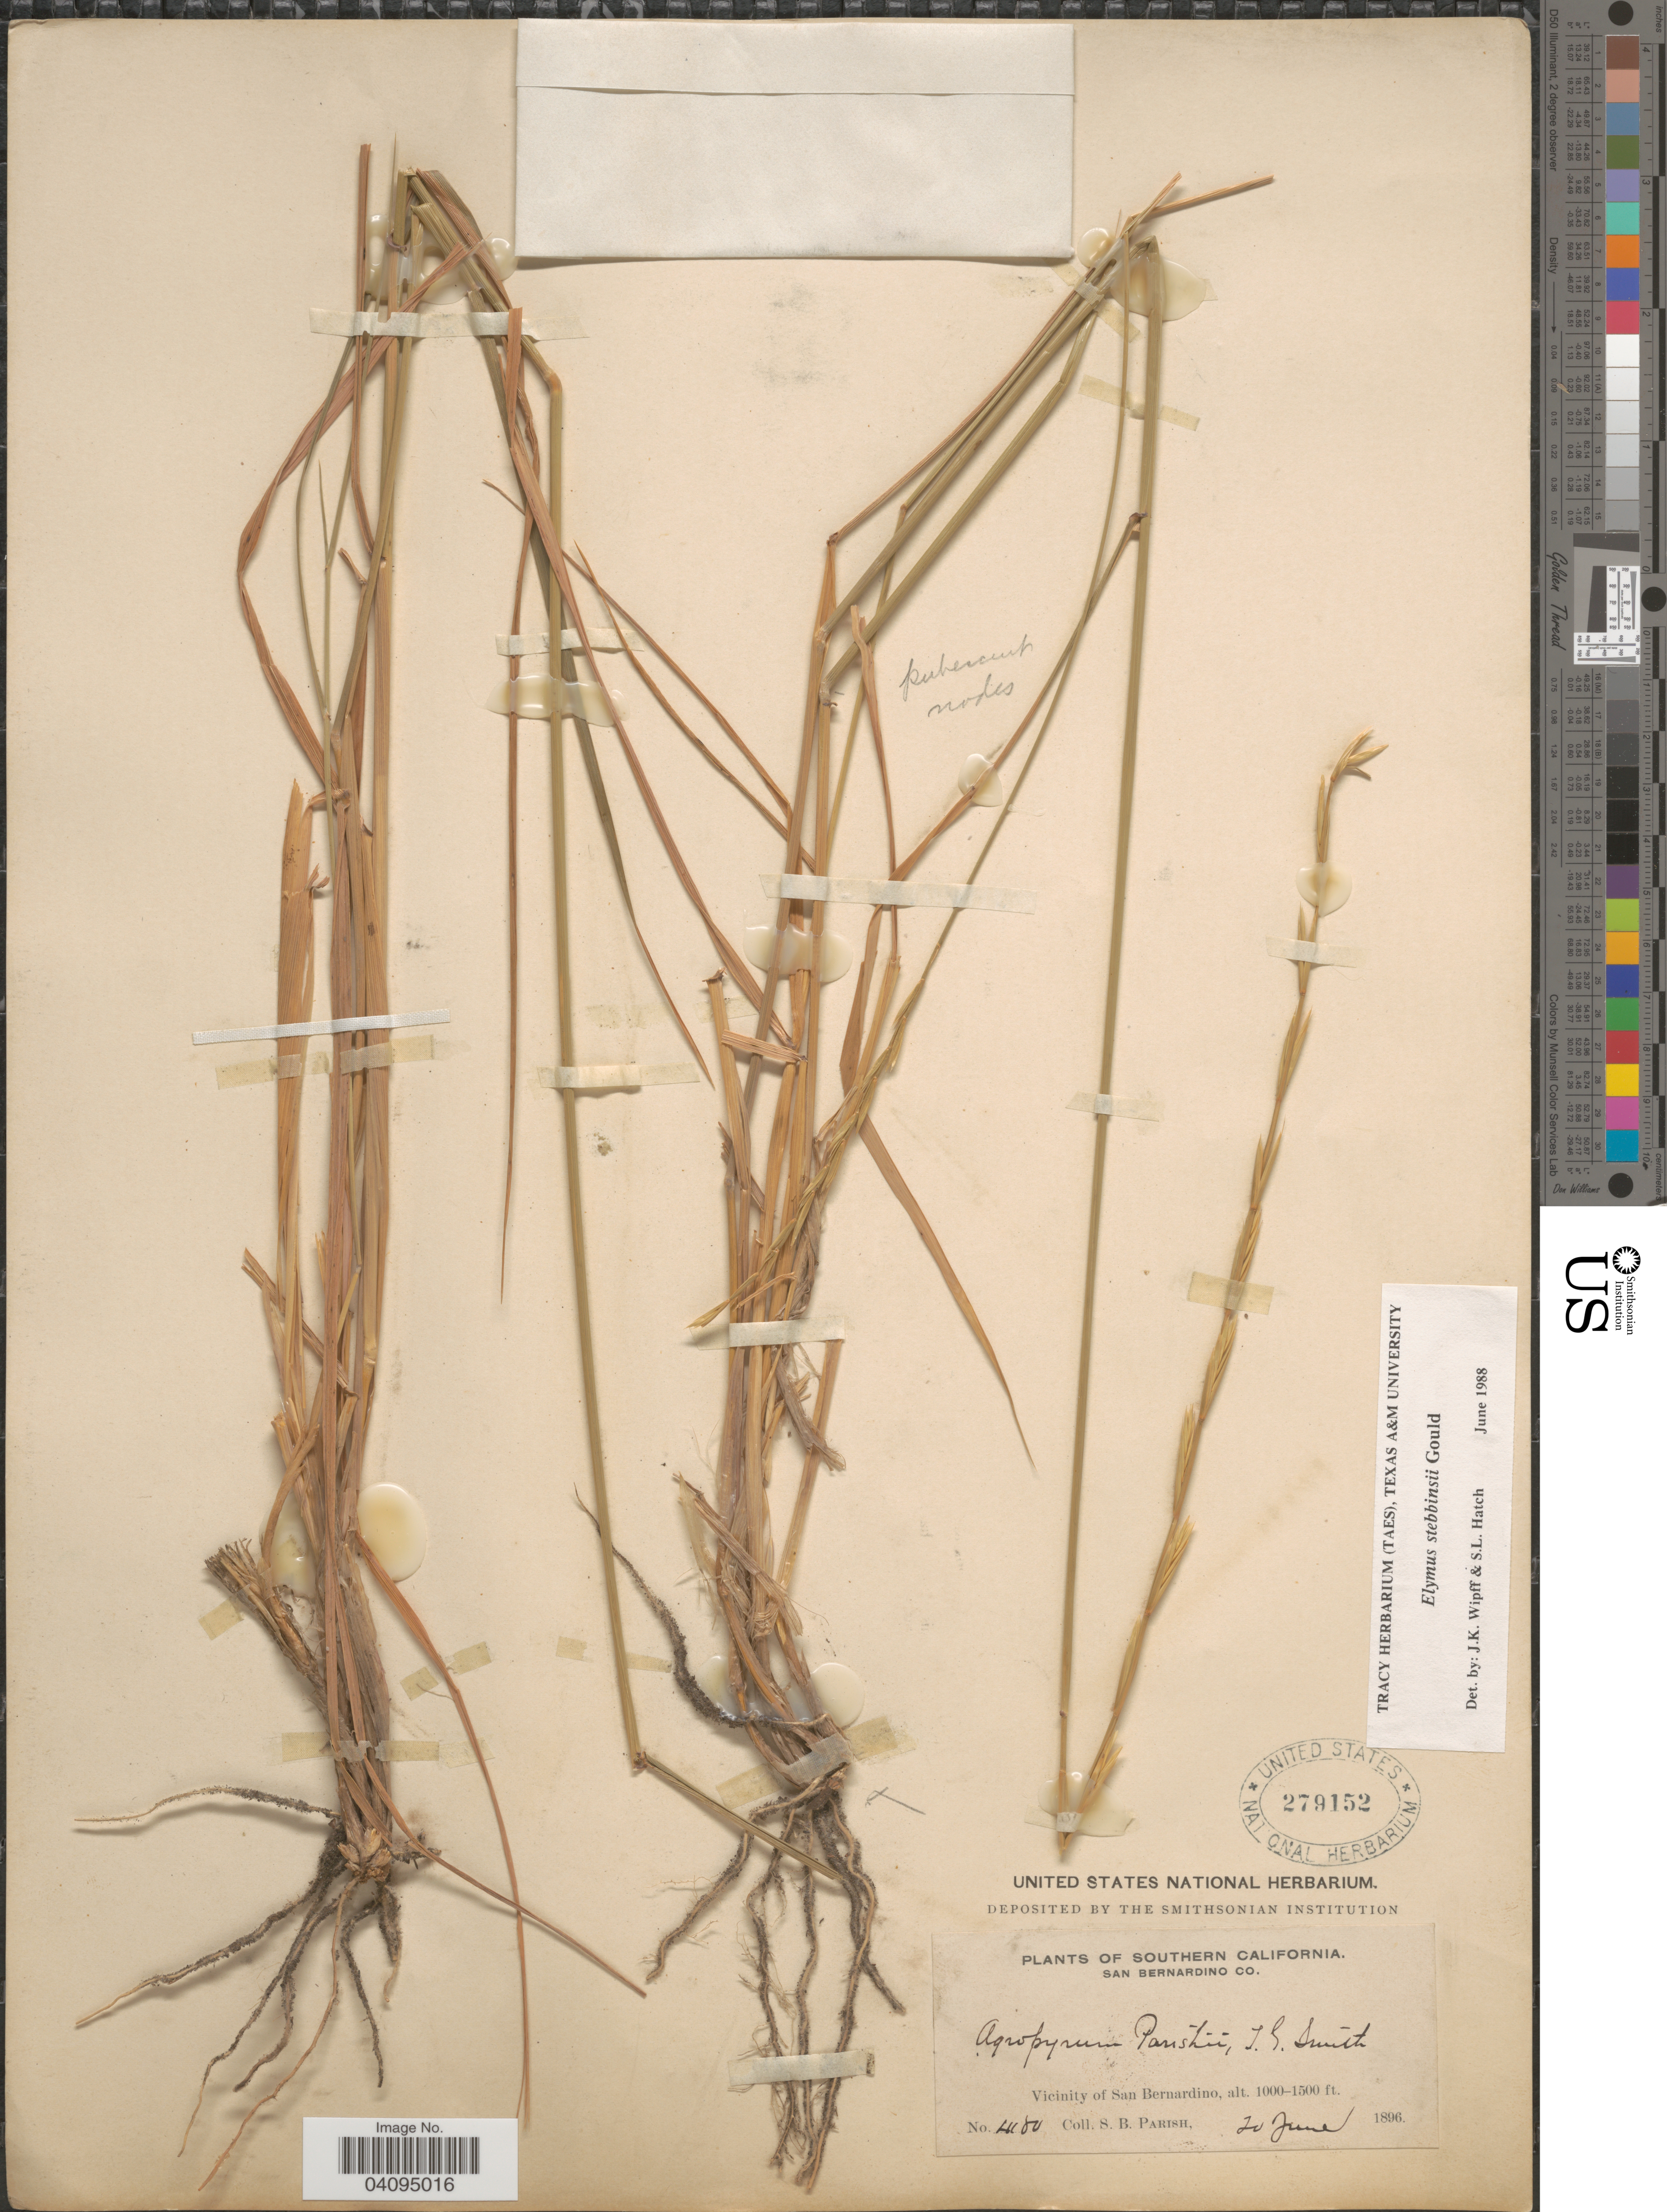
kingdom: Plantae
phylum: Tracheophyta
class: Liliopsida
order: Poales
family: Poaceae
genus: Elymus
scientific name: Elymus stebbinsii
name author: Gould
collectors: S. B. Parish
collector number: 4180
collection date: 1896-06-20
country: United States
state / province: California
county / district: San Bernardino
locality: Southern California. San Bernardino Co. Vicinity of San Bernardino.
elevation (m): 305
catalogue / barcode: US 279152